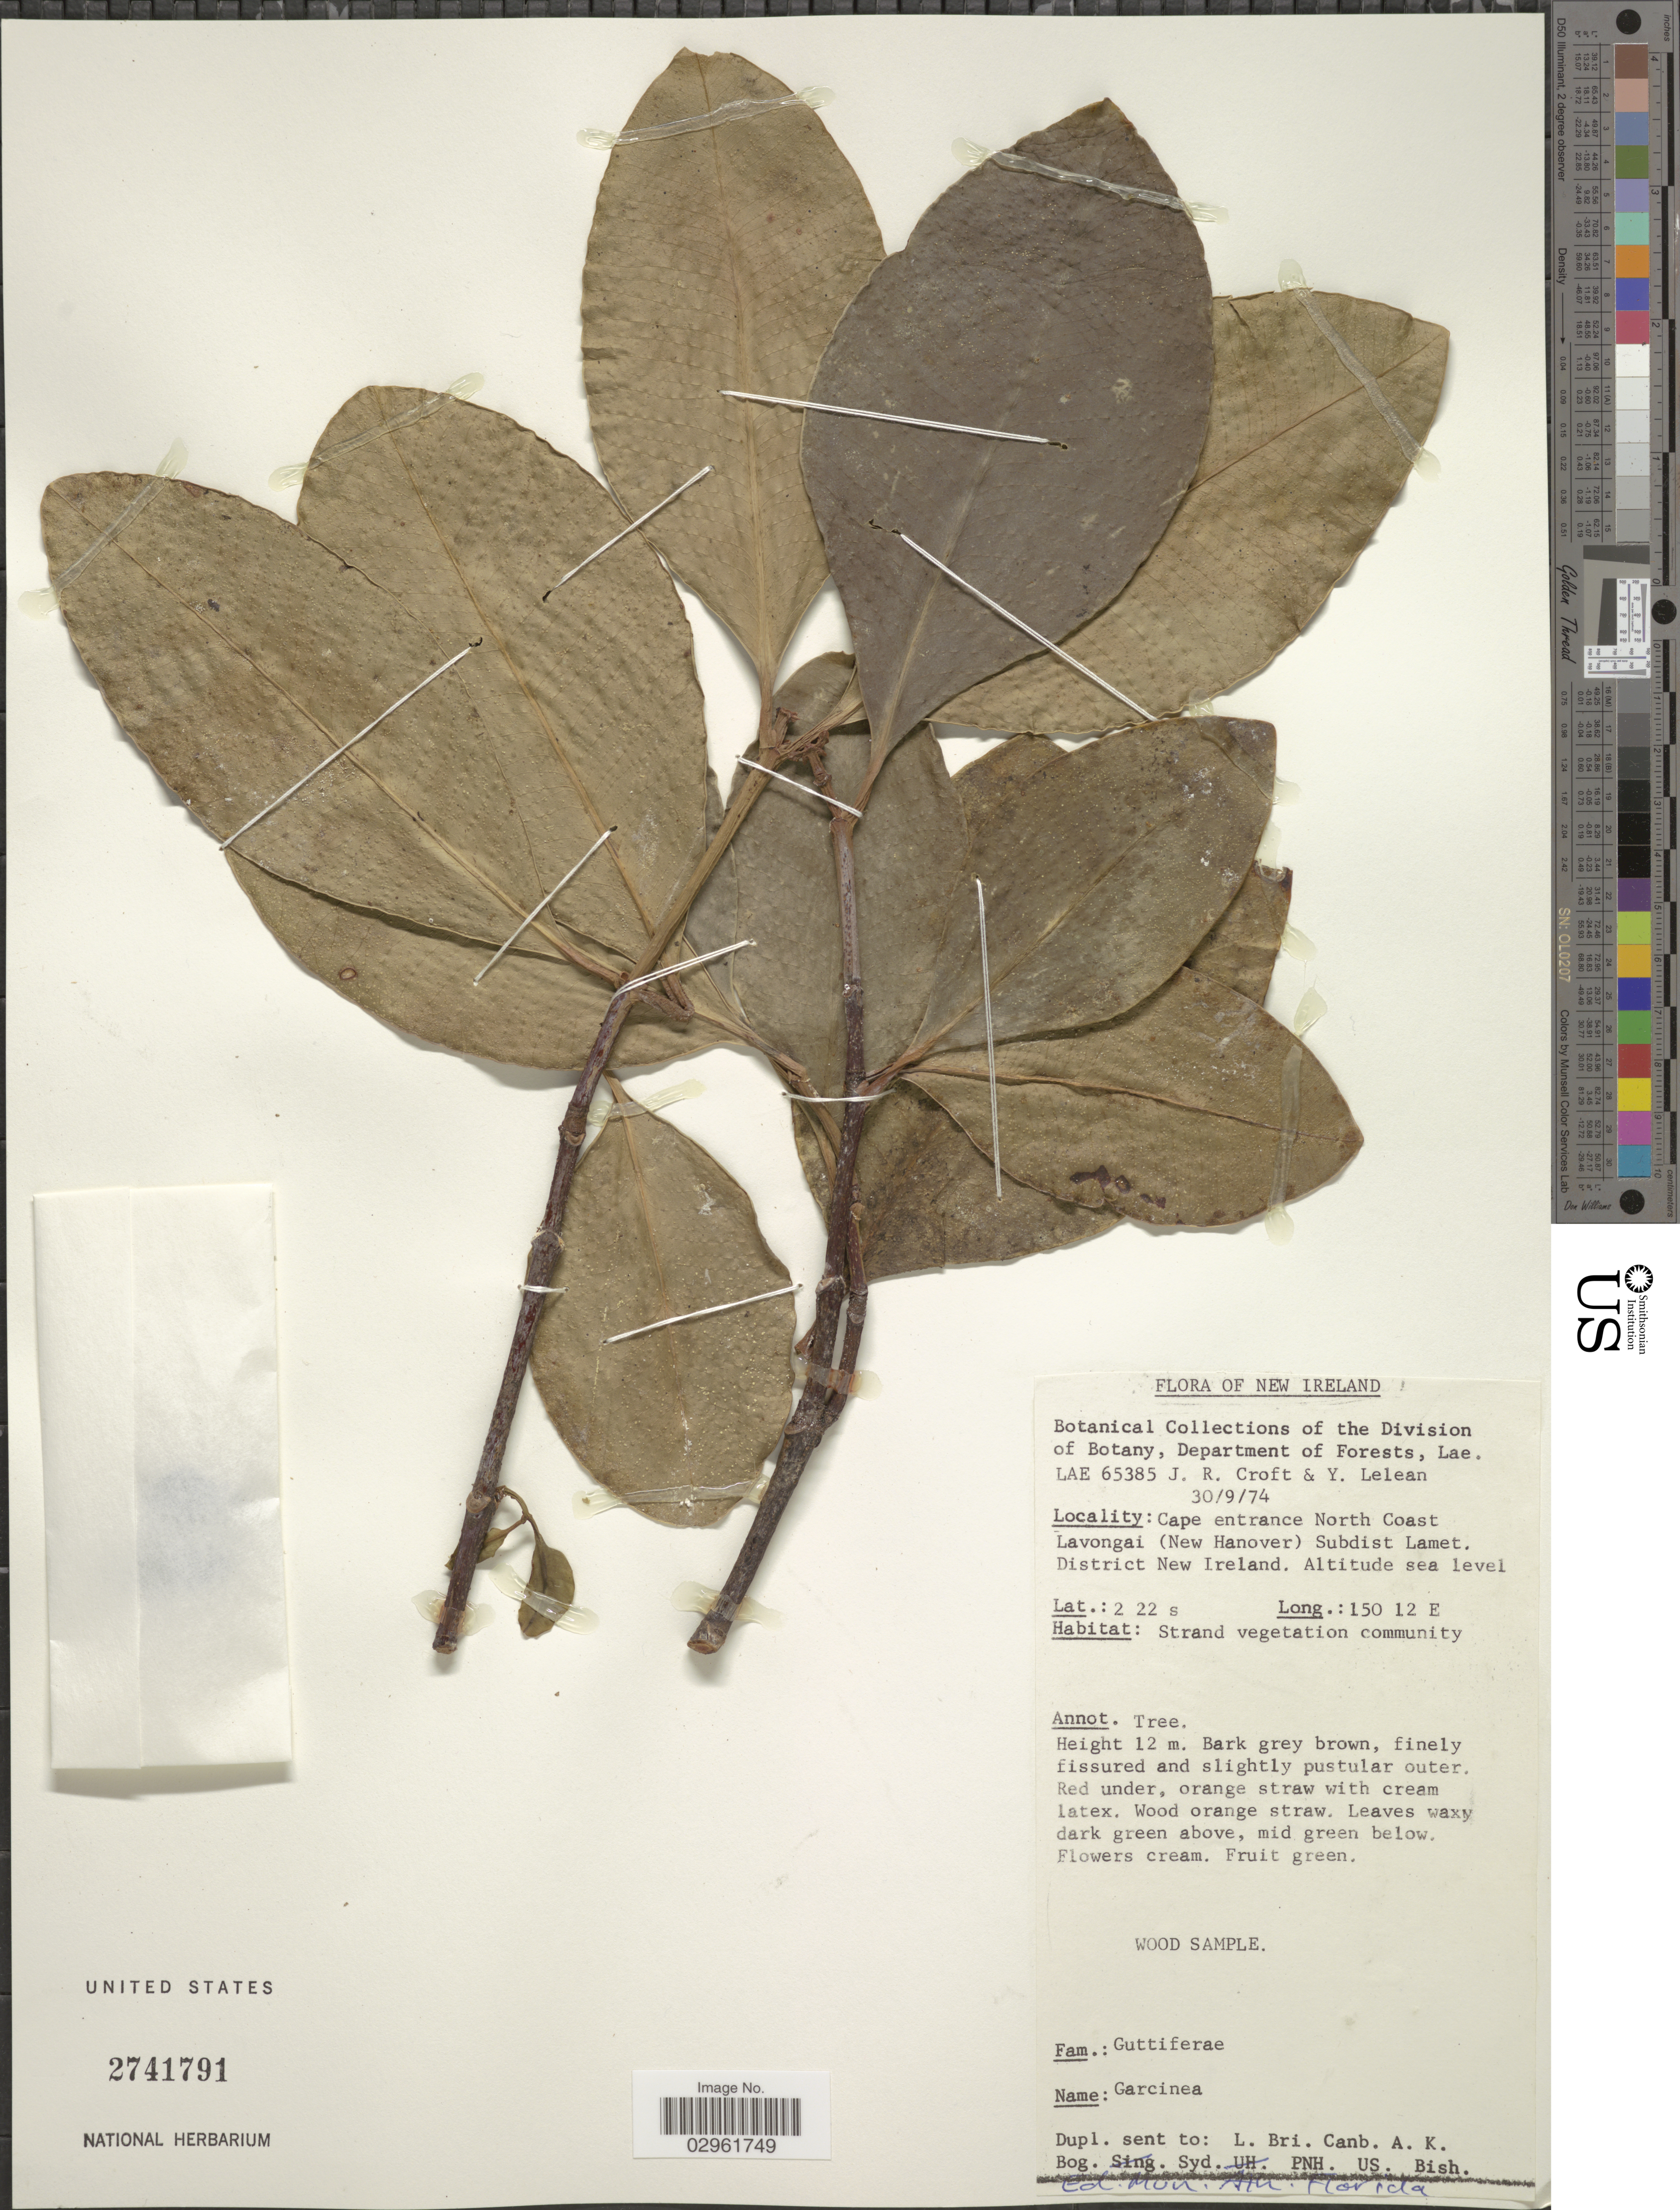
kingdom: Plantae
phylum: Tracheophyta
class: Magnoliopsida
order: Malpighiales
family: Clusiaceae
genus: Garcinia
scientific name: Garcinia sp.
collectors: J. R. Croft & Y. Lelean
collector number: LAE 65385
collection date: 1974-09-30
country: Papua New Guinea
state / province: New Ireland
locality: Cape entrance North Coast Lavongai (New Hanover) Subdist Lamet. District New Ireland.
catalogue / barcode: US 2741791